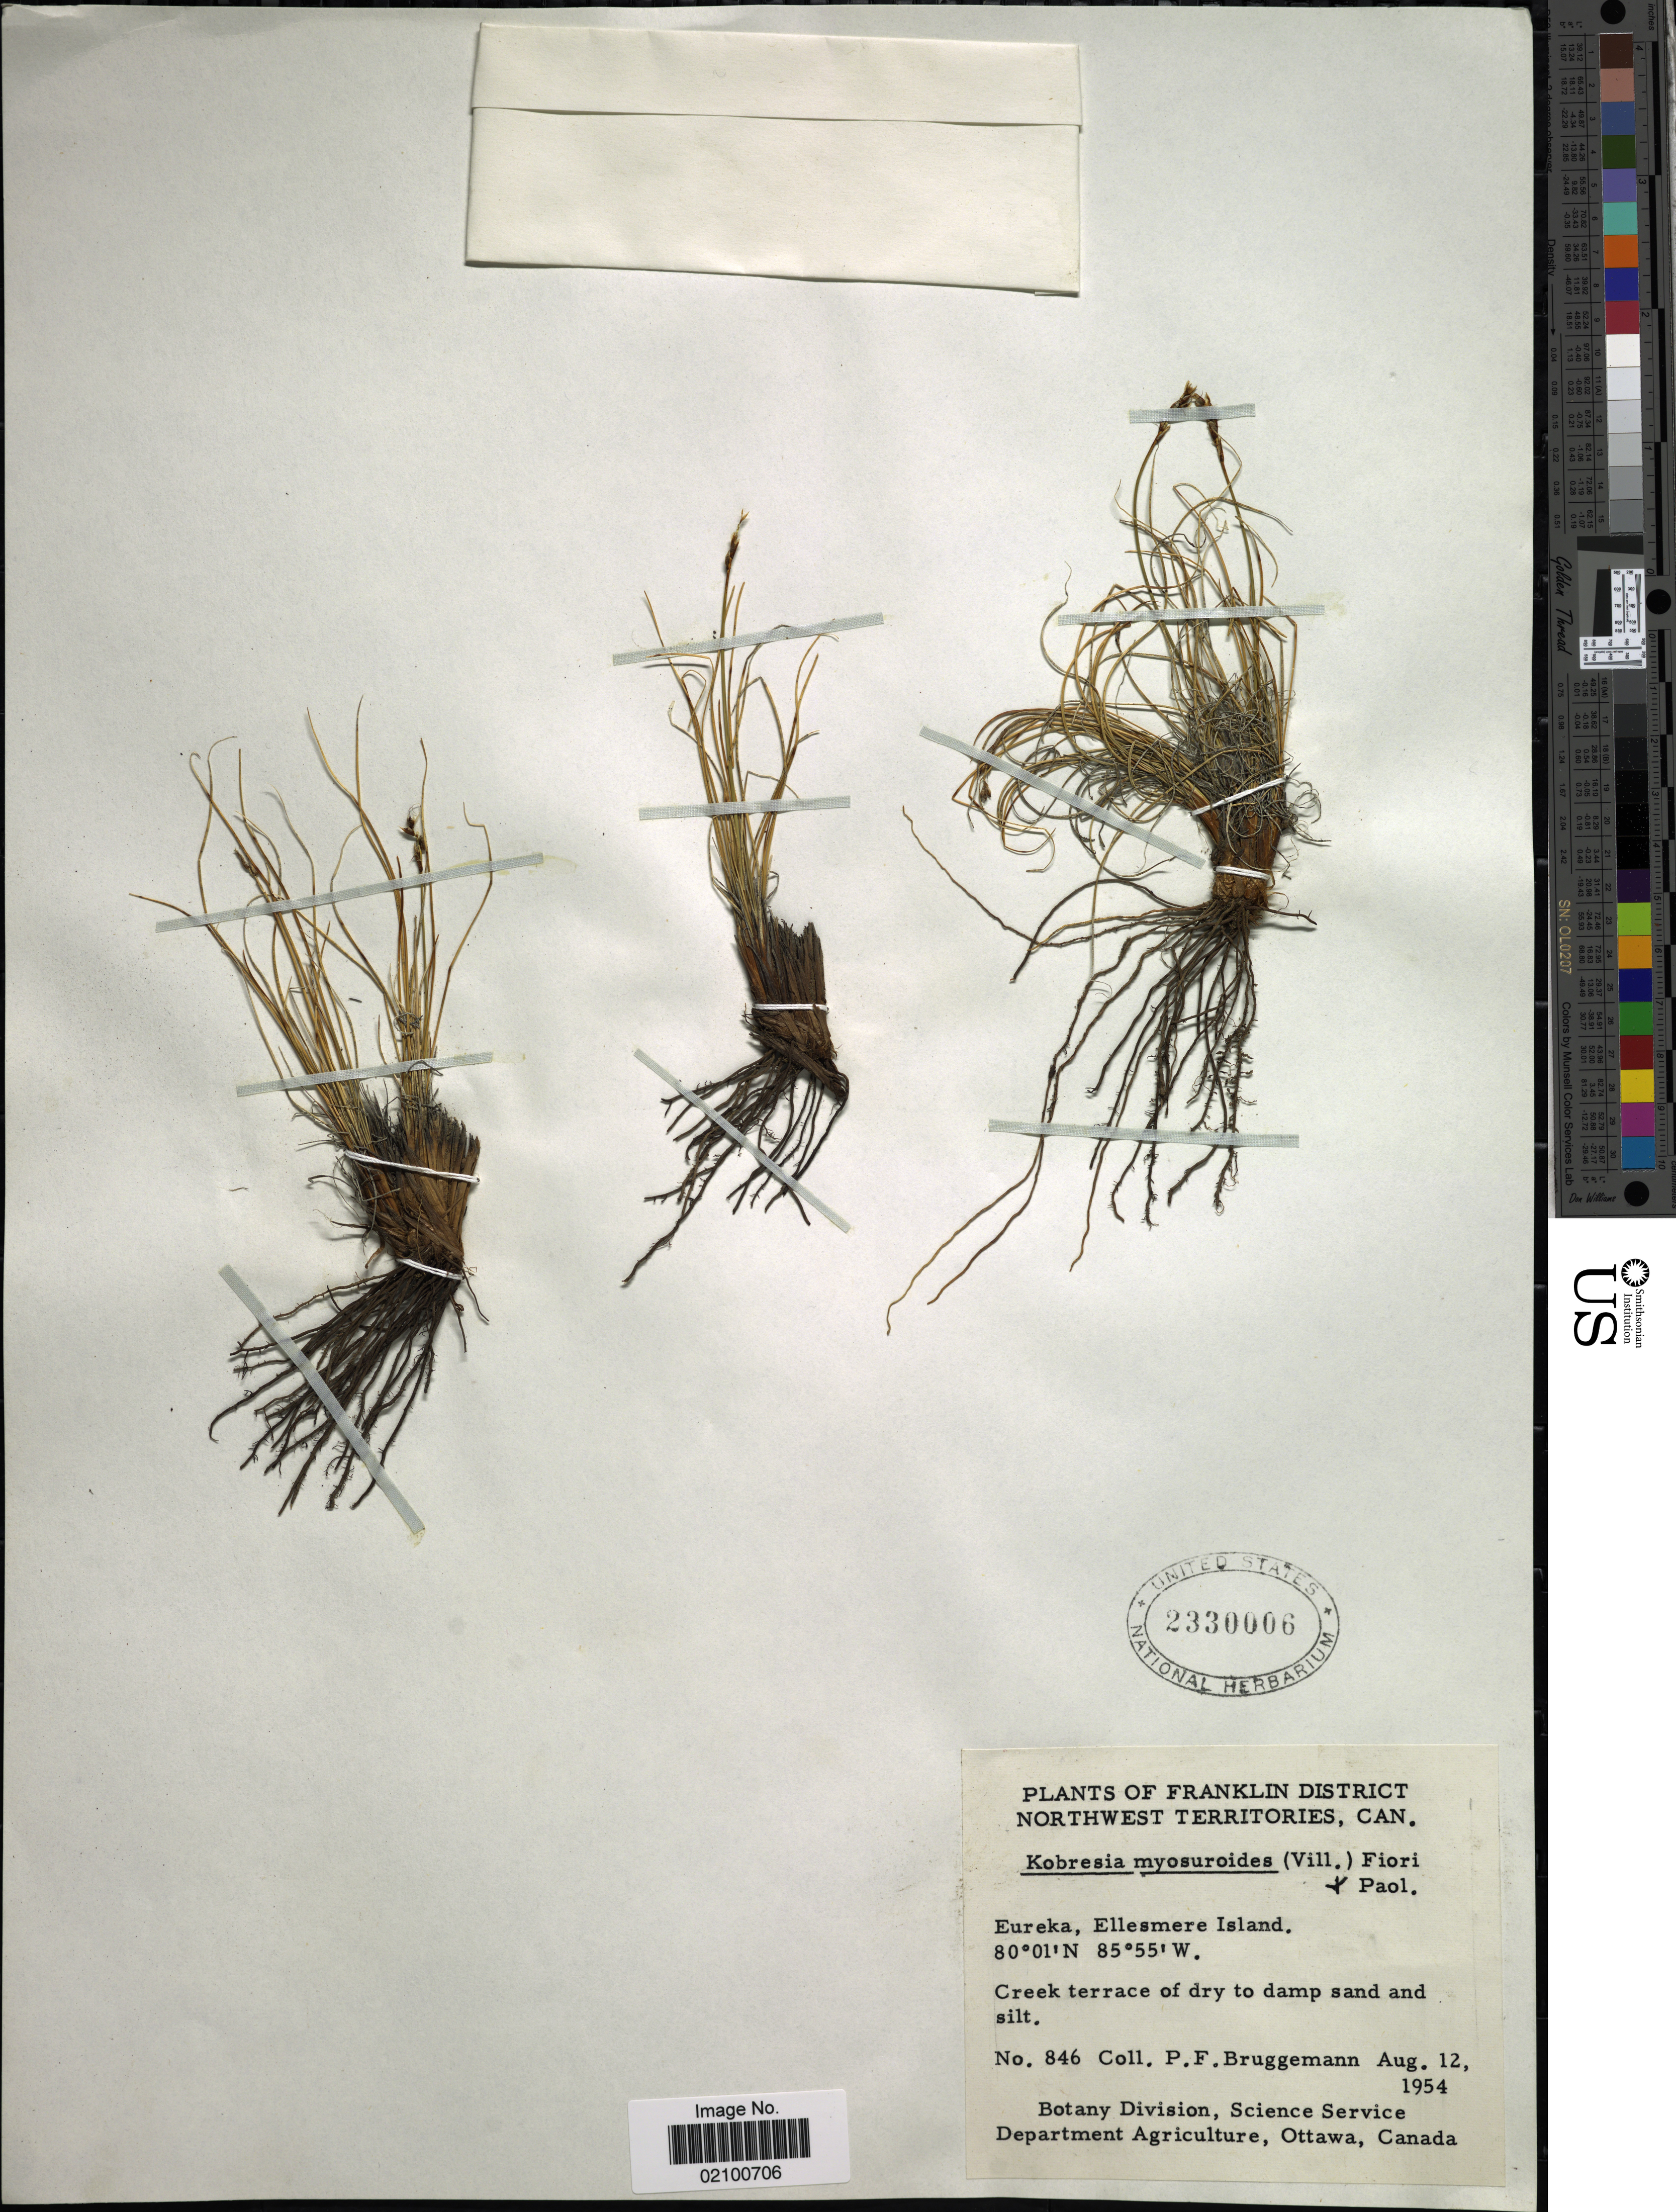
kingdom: Plantae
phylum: Tracheophyta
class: Liliopsida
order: Poales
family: Cyperaceae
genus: Carex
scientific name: Carex myosuroides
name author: Vill.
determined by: Strong, M. T., (US), Smithsonian Institution - National Museum of Natural History (UNITED STATES)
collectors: P. Bruggemann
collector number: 846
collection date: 1954-08-12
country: Canada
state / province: Northwest Territories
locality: Franklin District, Can., Eureka, Ellesmere Island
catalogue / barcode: US 2330006